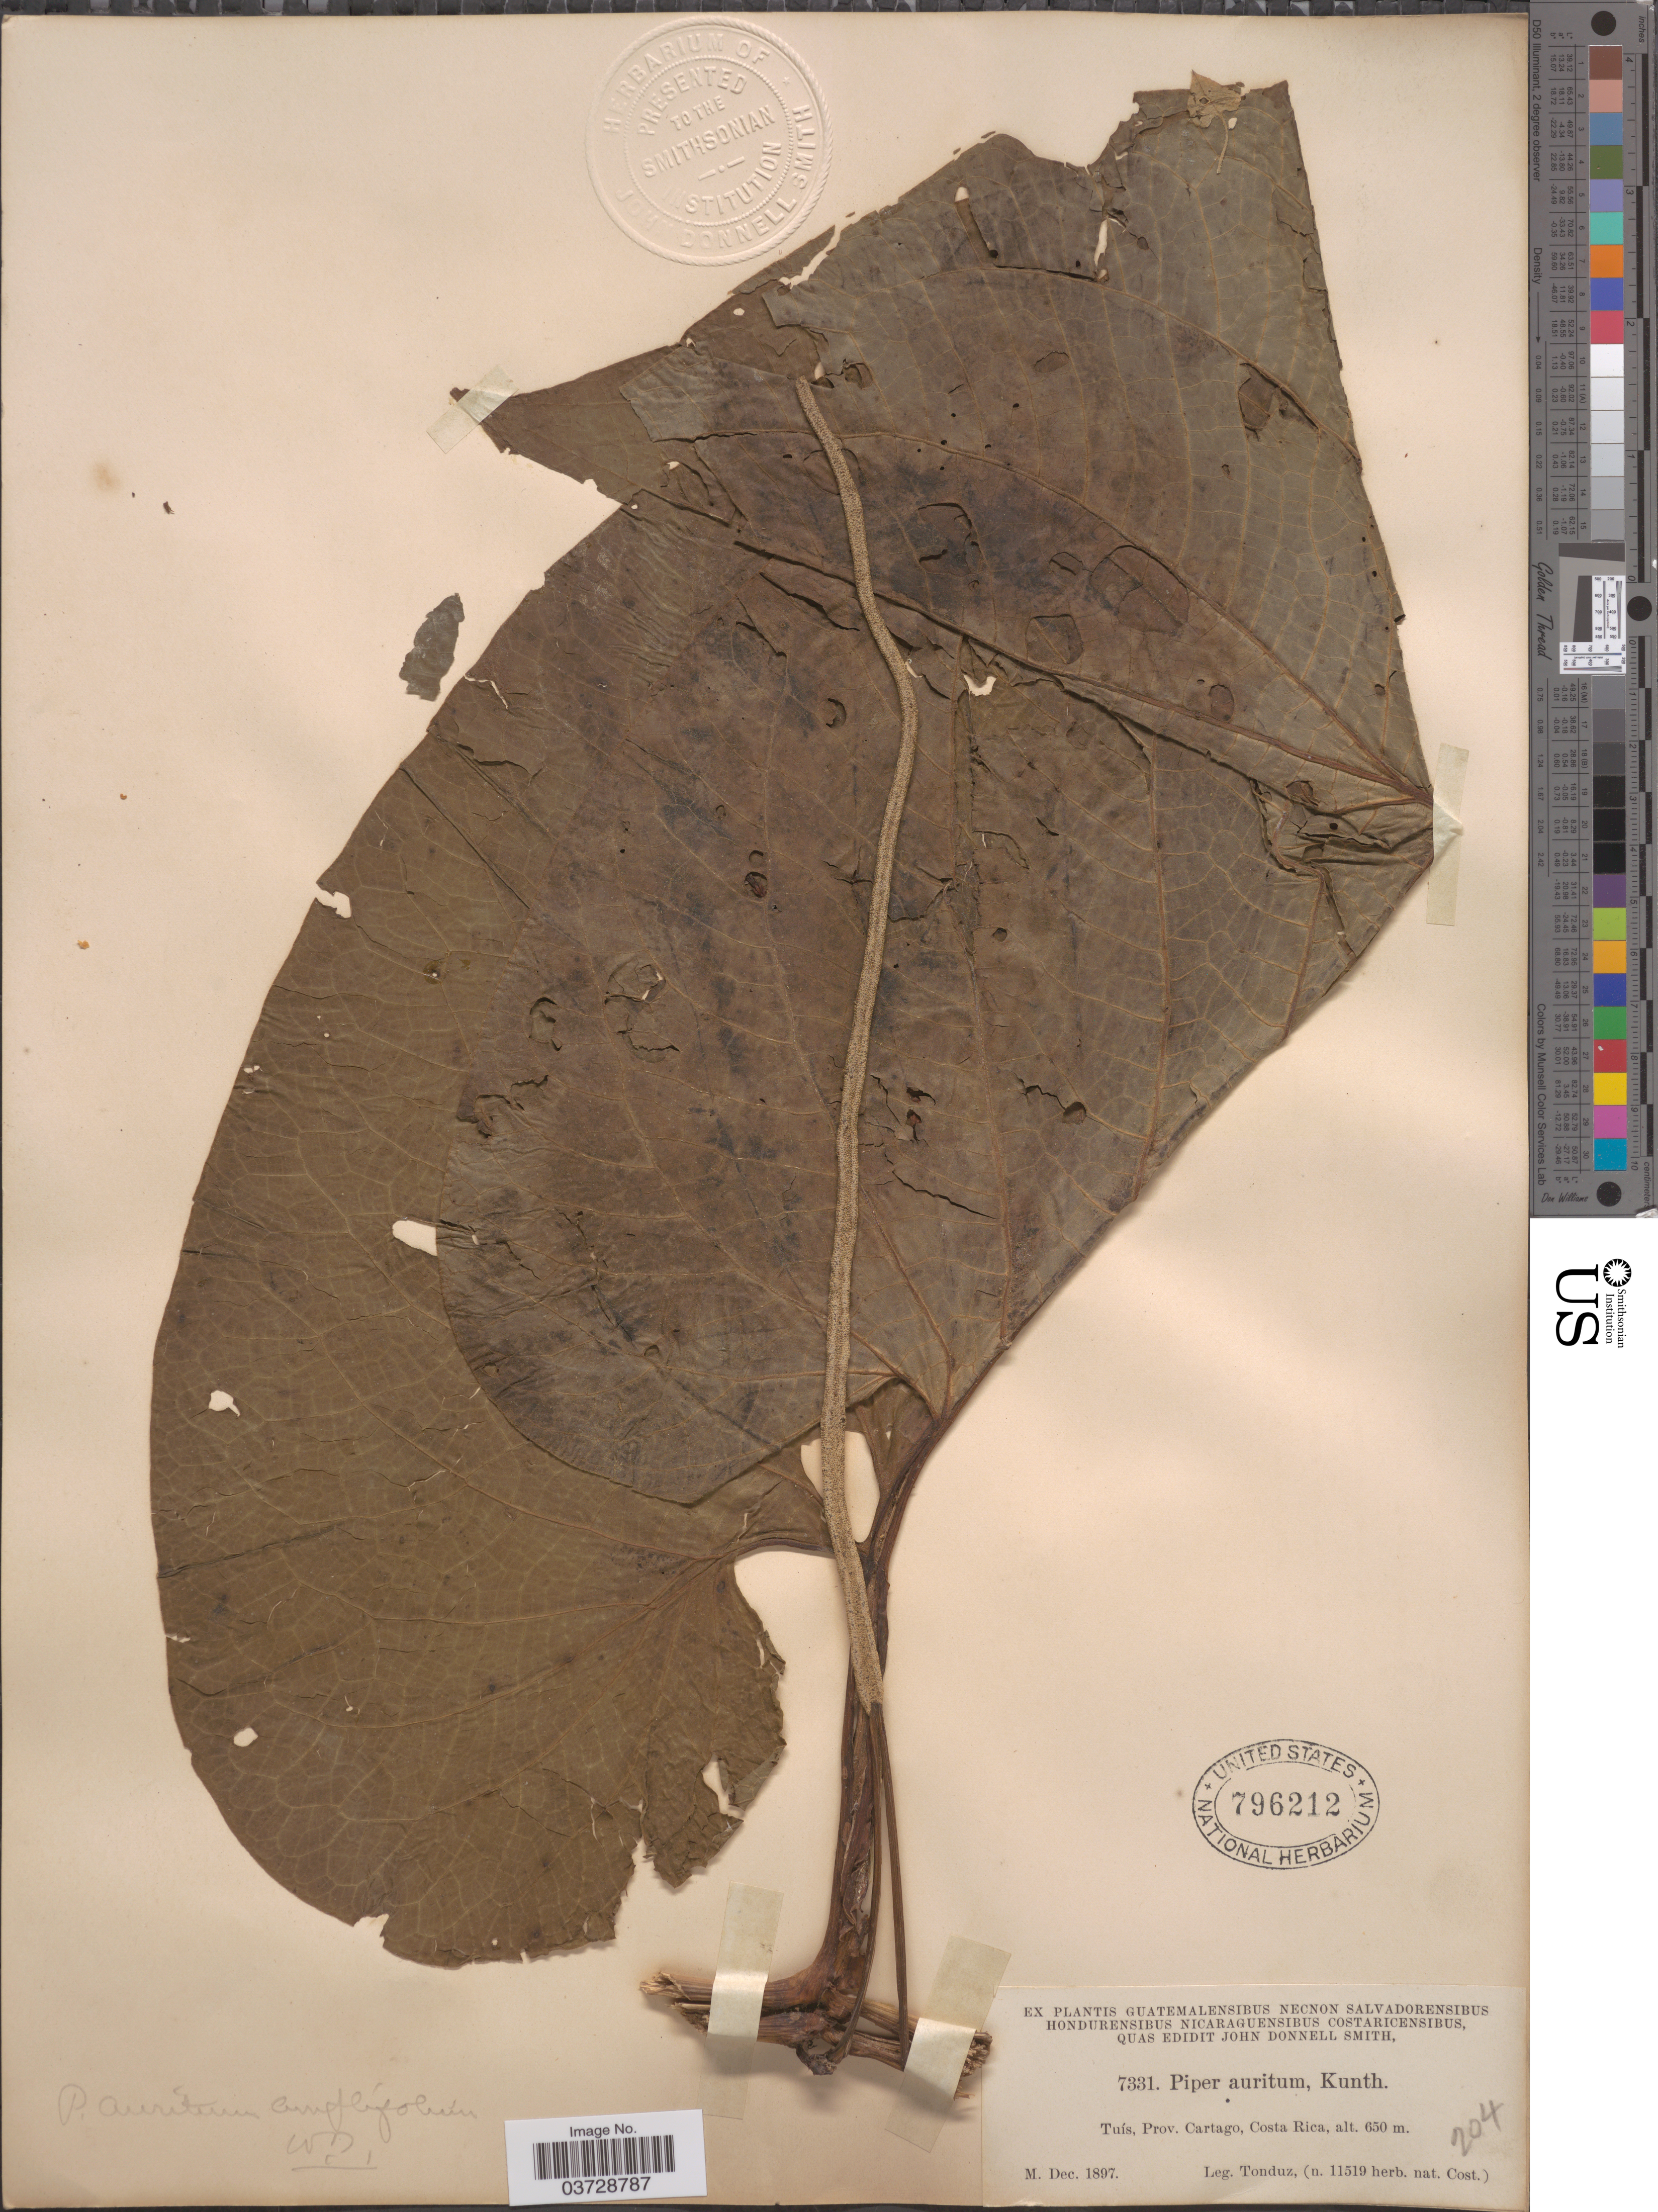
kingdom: Plantae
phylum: Tracheophyta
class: Magnoliopsida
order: Piperales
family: Piperaceae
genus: Piper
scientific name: Piper auritum var. amplifolium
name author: C. DC.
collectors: Tonduz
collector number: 7331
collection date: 1897-12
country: Costa Rica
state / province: Cartago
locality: Tuís.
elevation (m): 650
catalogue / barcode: US 796212